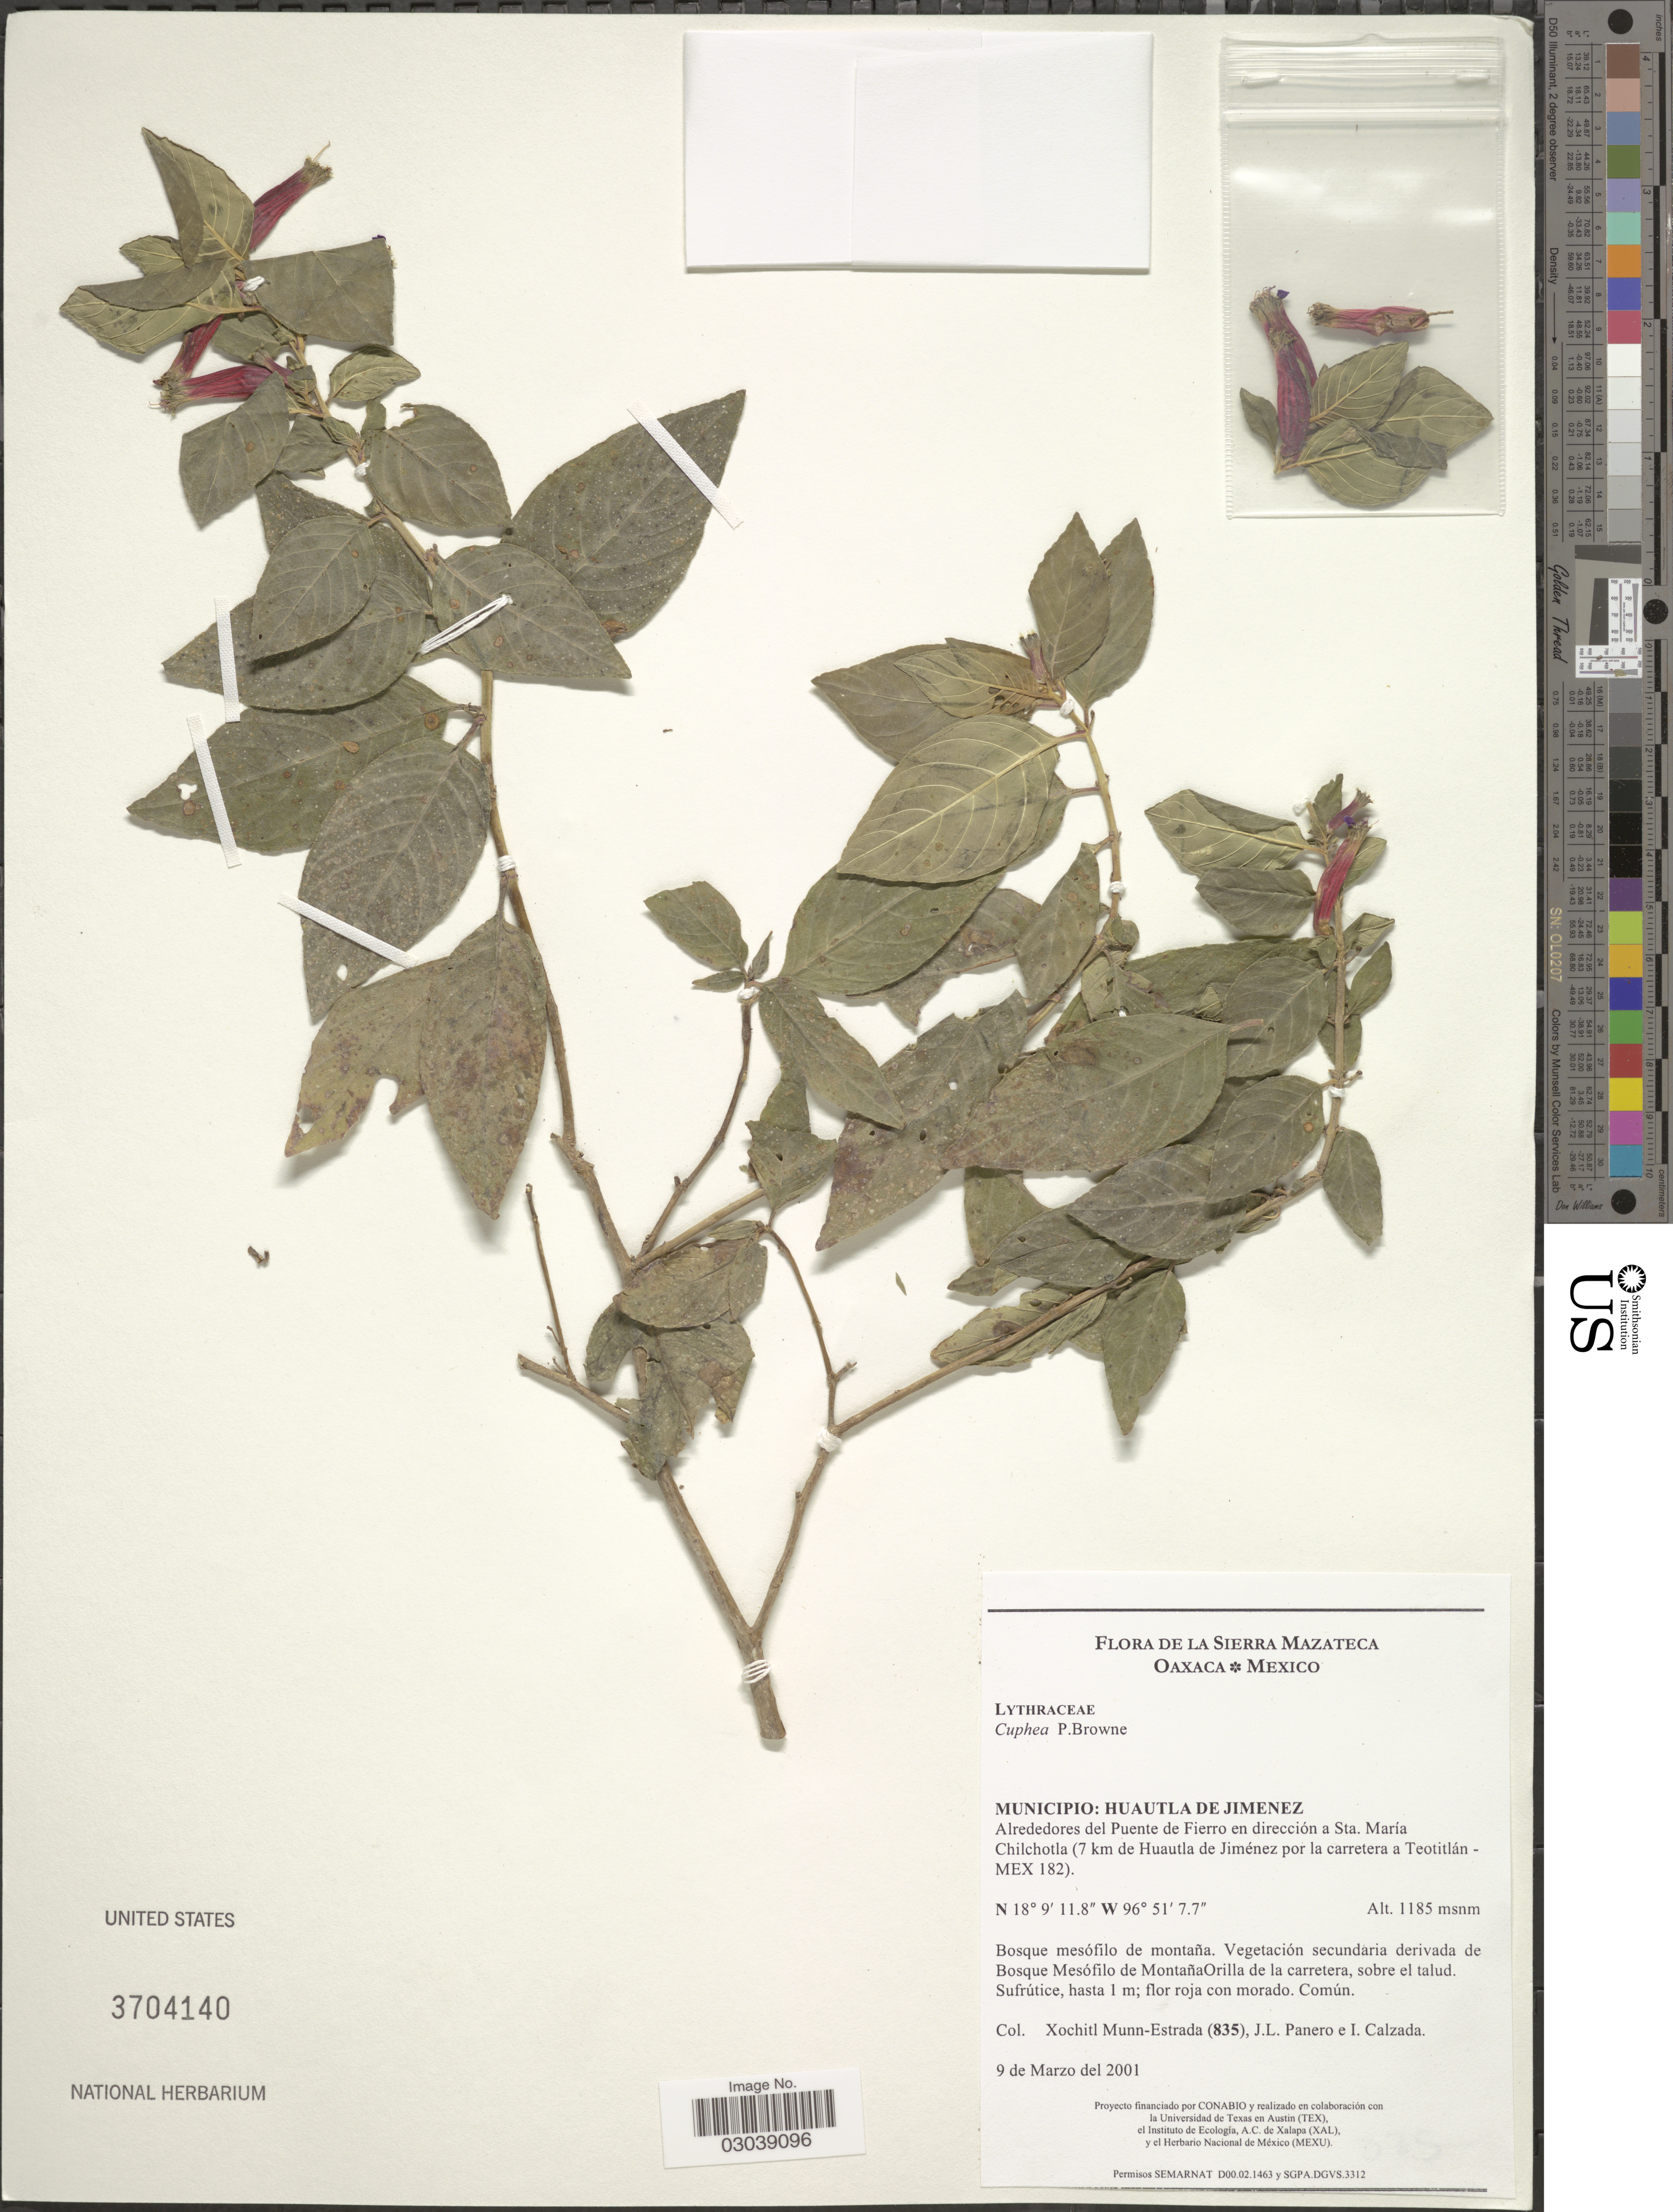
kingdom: Plantae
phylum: Tracheophyta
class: Magnoliopsida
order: Myrtales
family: Lythraceae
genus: Cuphea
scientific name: Cuphea sp.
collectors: X. Munn-Estrada, J. L. Panero & I. Calzada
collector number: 835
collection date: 2001-03-09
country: Mexico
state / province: Oaxaca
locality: Municipio: Huautla De Jimenez, Alrededores del Puente de Fierro en dirección a Sta. María Chilchotla (7 km de Huautla de Jiménez por la carretera a Teotitlán - MEX 182).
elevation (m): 1185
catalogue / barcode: US 3704140